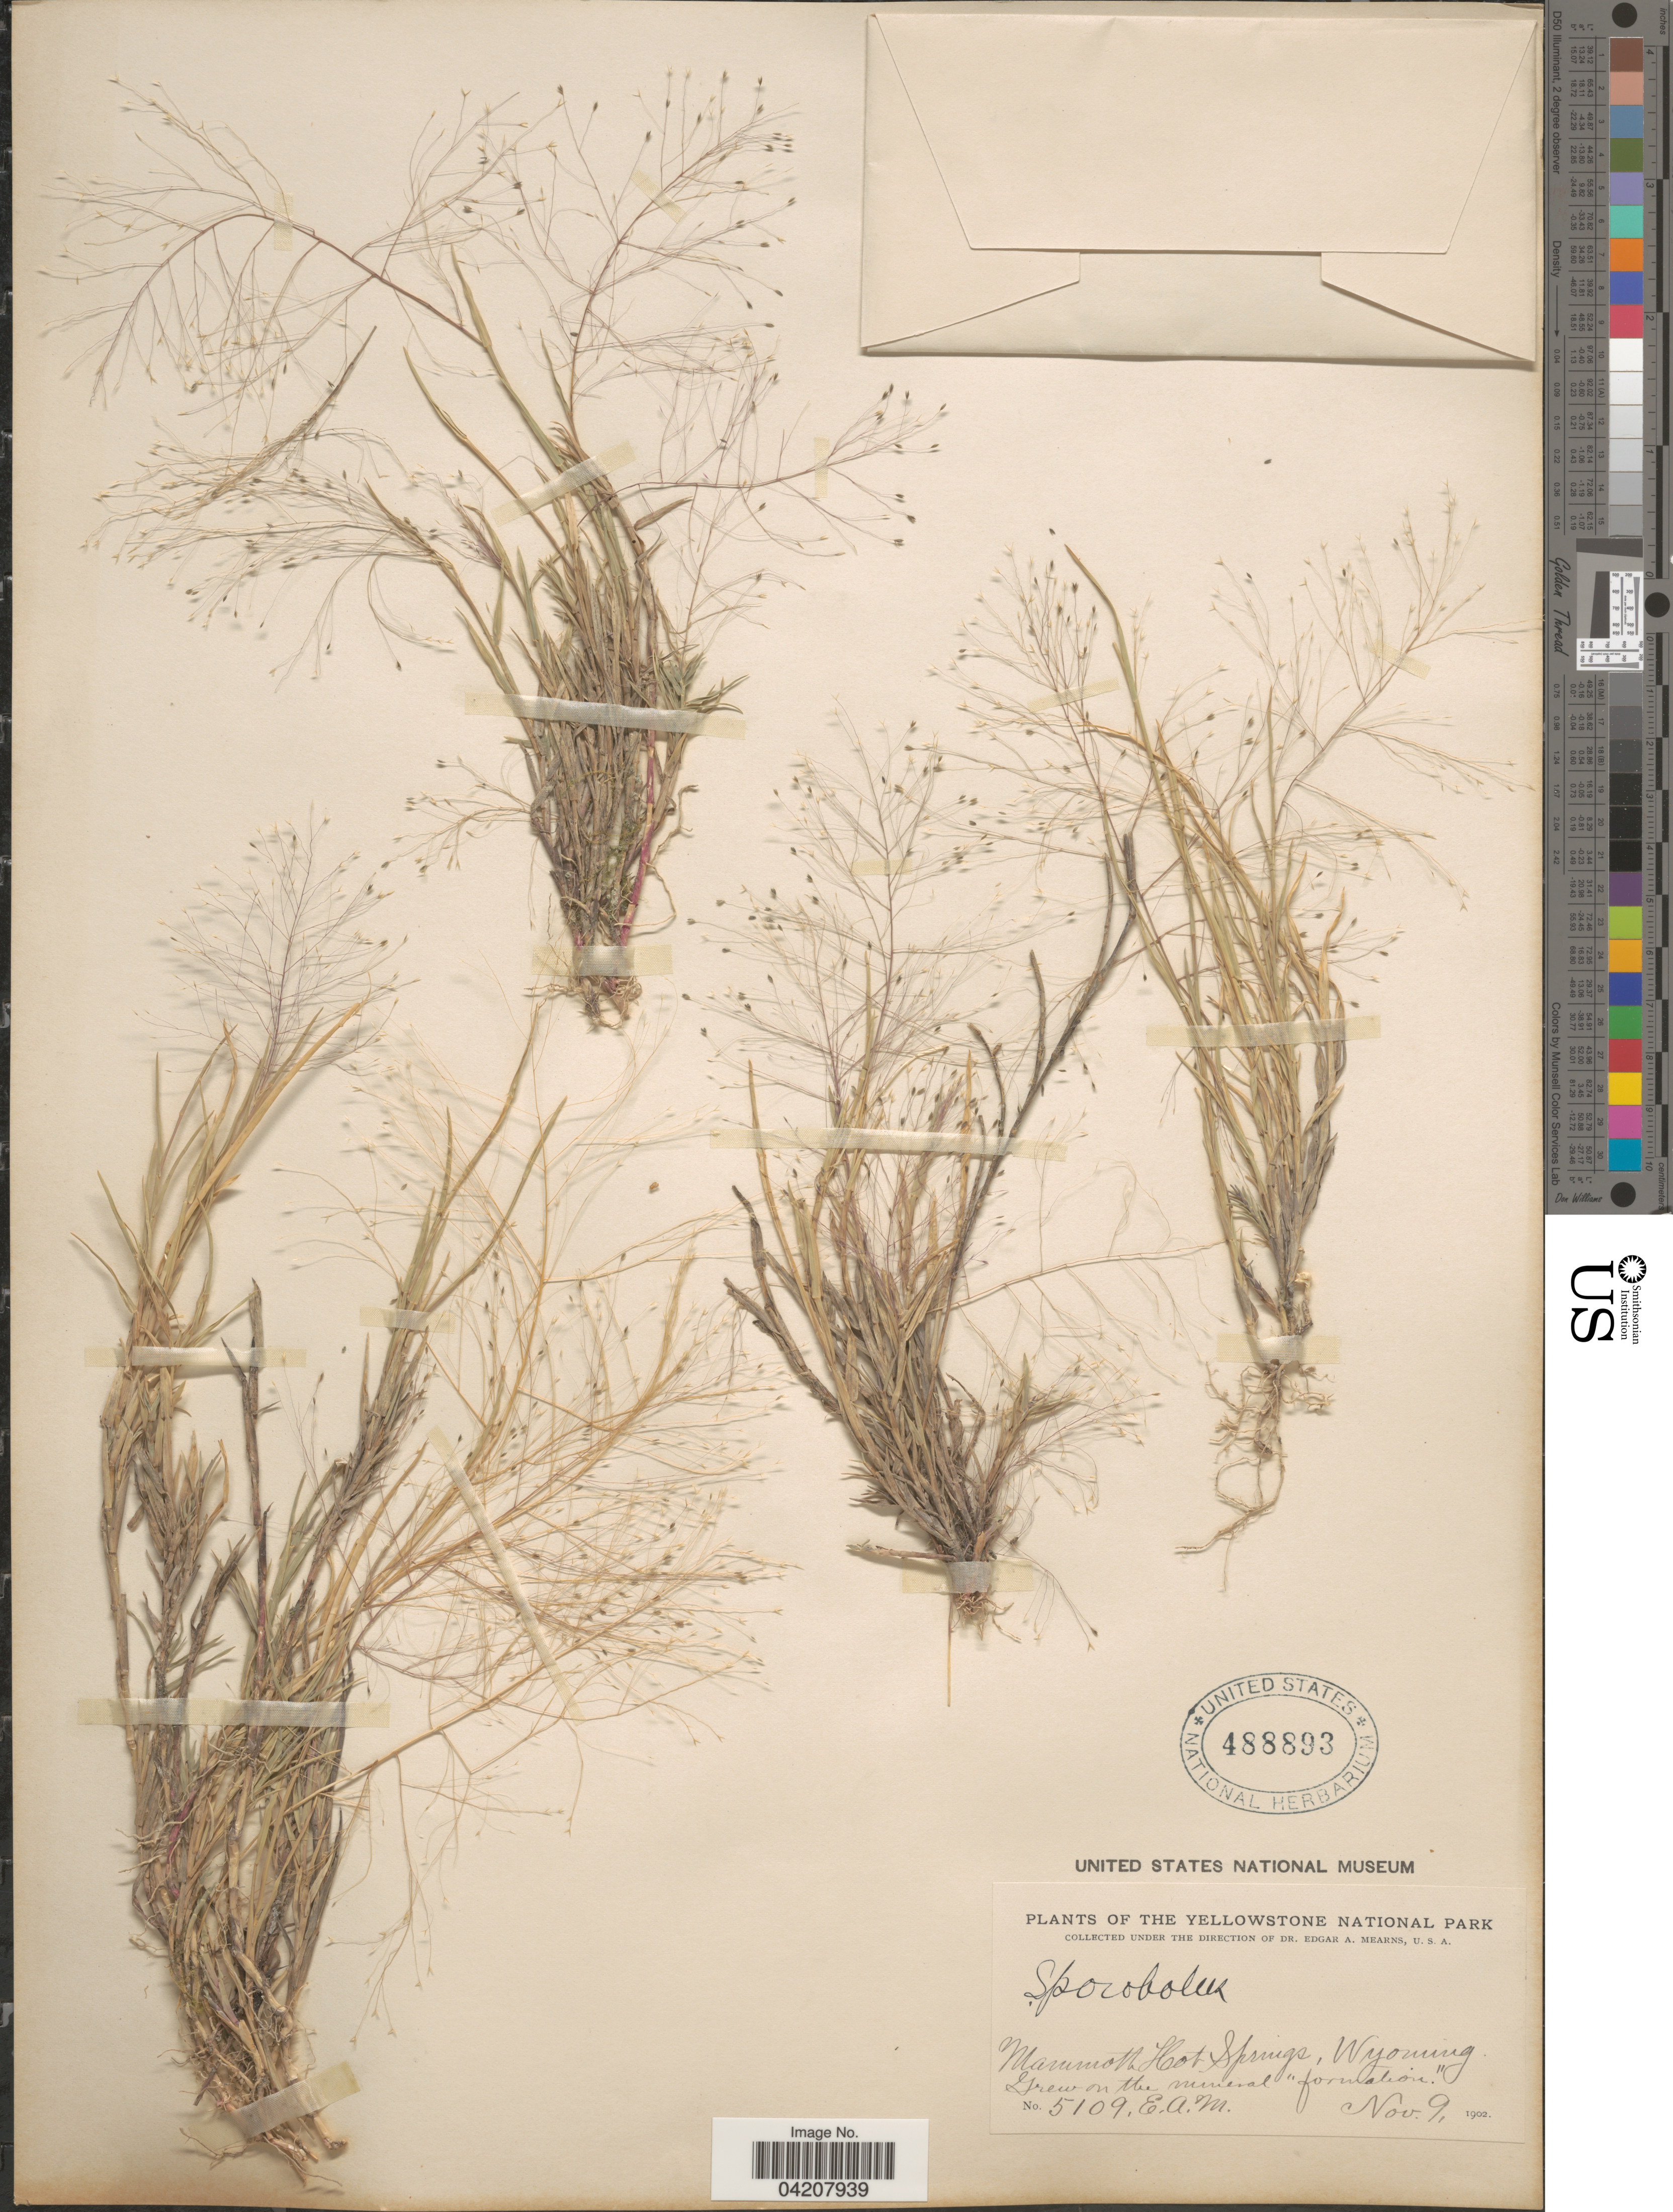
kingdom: Plantae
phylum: Tracheophyta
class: Liliopsida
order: Poales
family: Poaceae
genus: Muhlenbergia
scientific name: Muhlenbergia asperifolia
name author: (Nees & Meyen ex Trin.) Parodi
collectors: E. A. Mearns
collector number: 5109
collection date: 1902-11-09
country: United States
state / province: Wyoming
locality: The Yellowstone National Park. Mammoth Hot Springs.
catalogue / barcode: US 488893